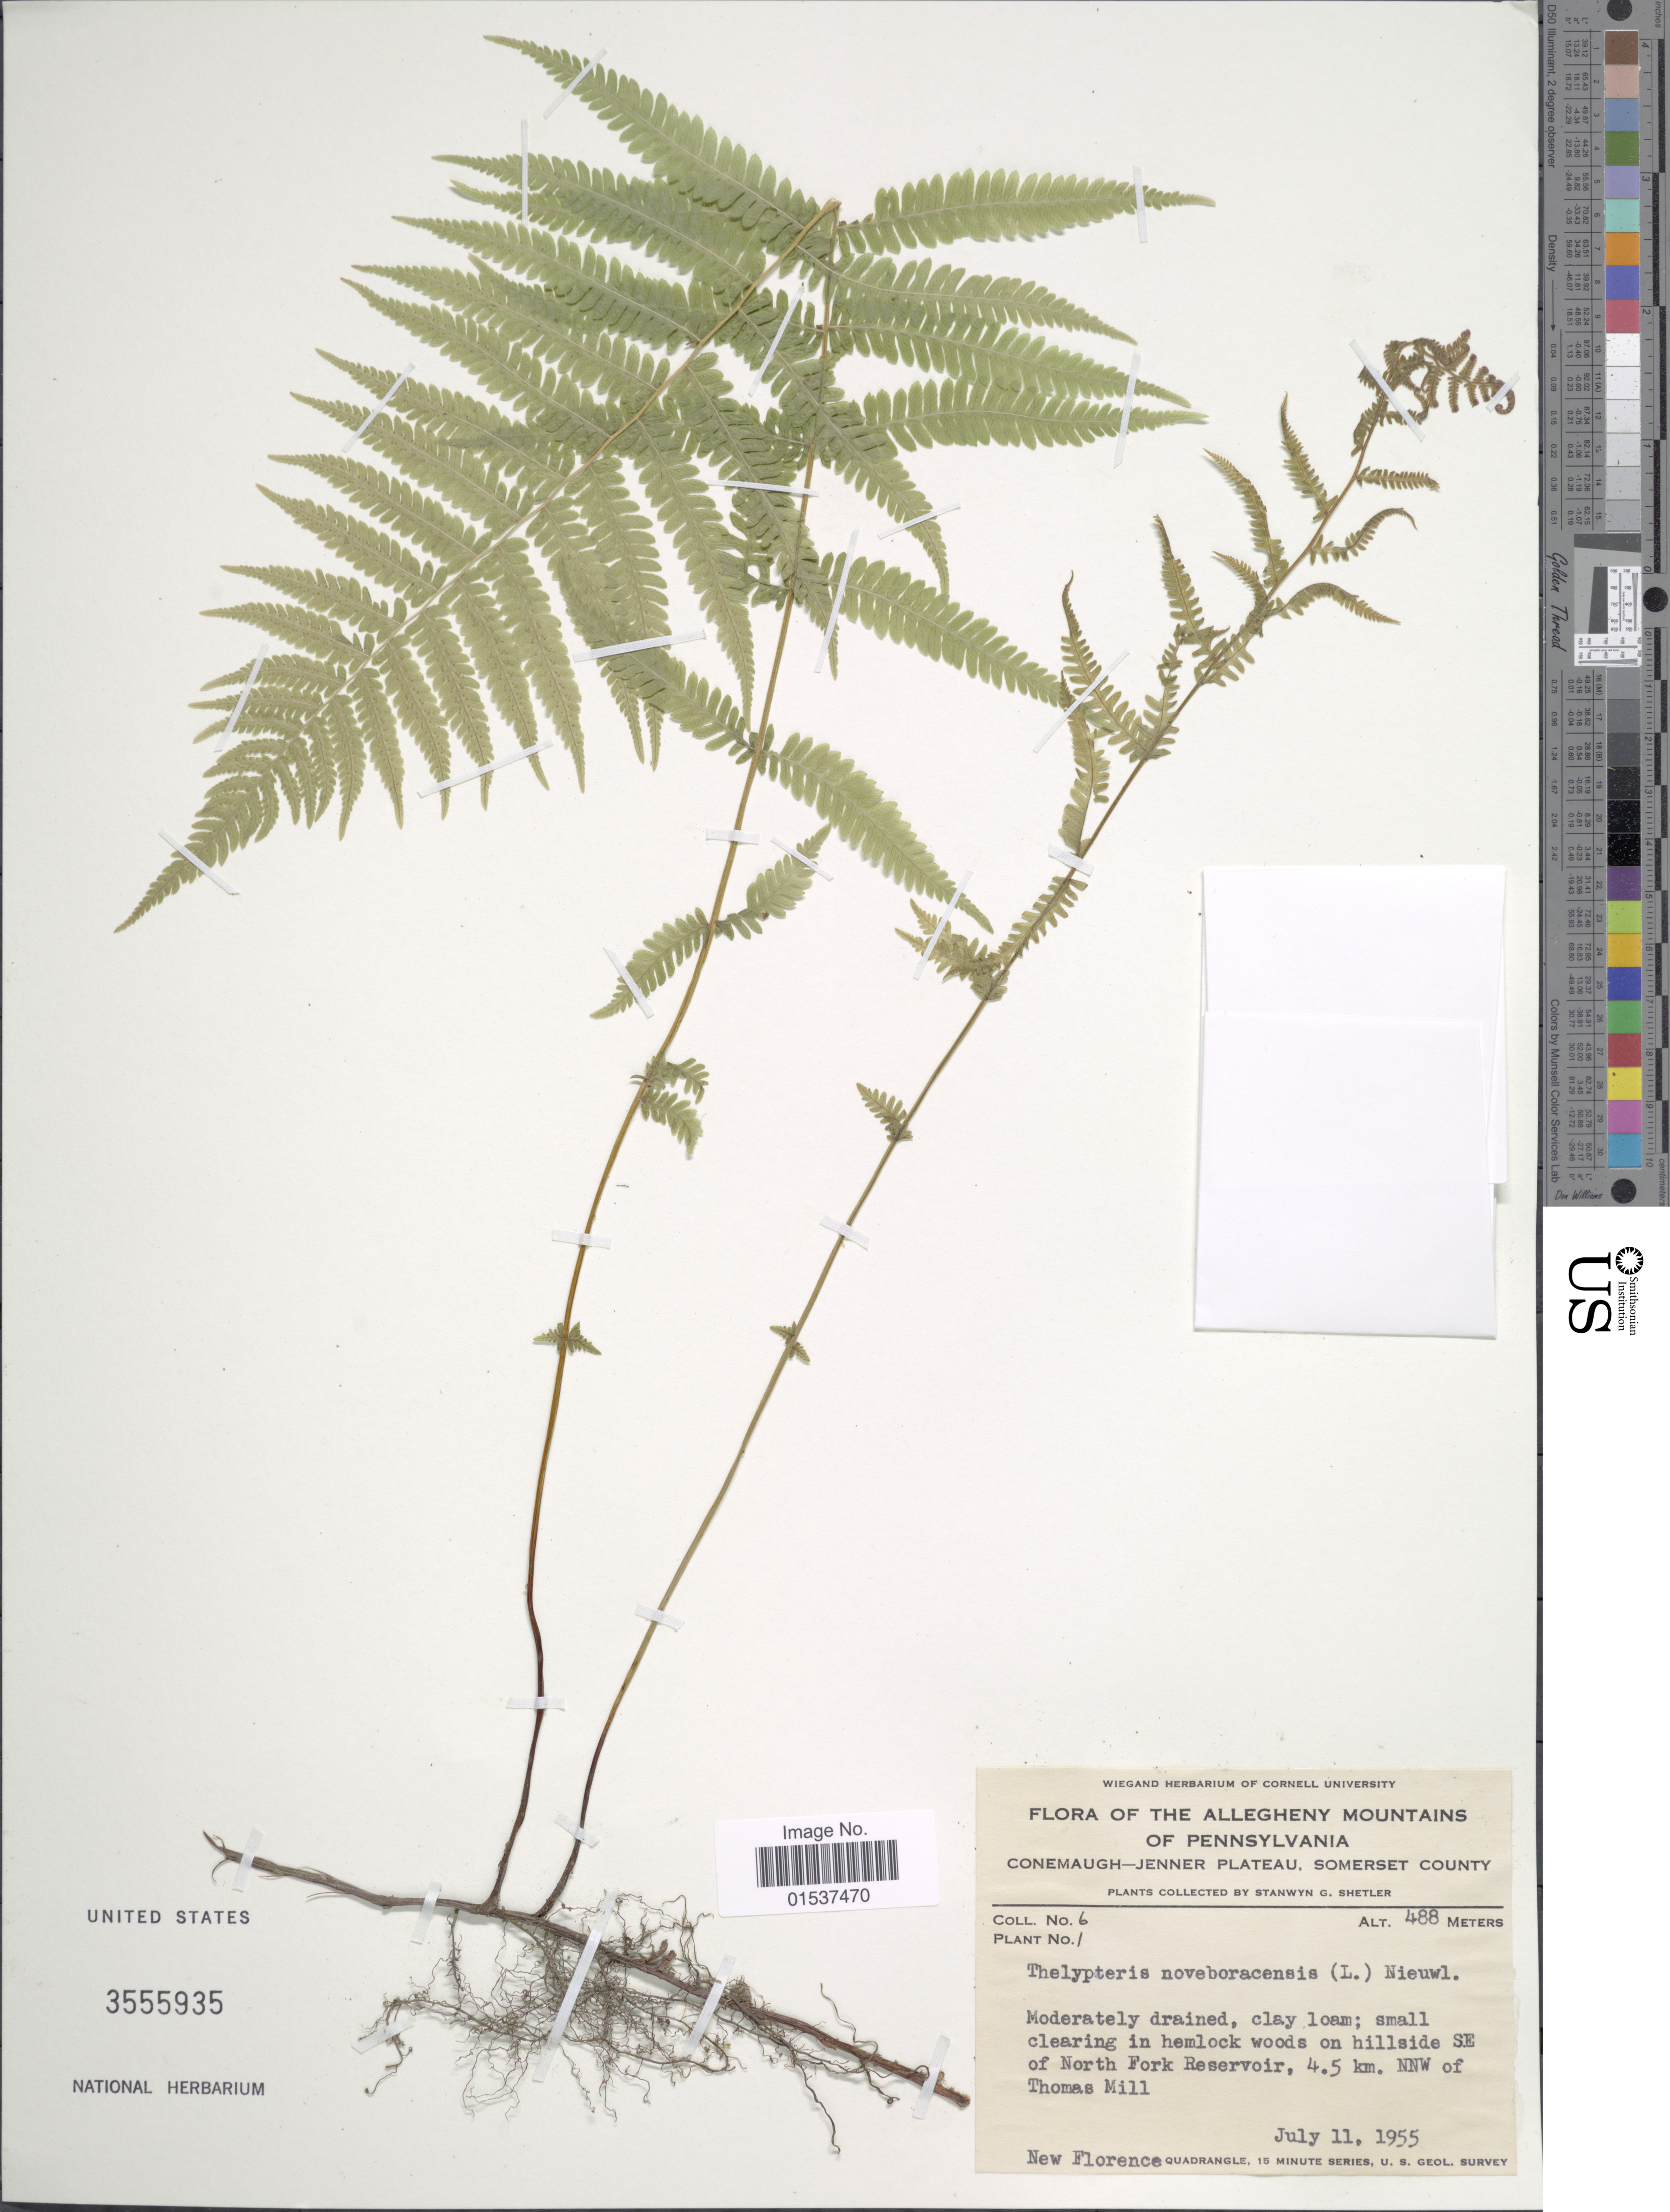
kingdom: Plantae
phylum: Tracheophyta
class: Polypodiopsida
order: Polypodiales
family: Thelypteridaceae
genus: Parathelypteris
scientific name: Parathelypteris noveboracensis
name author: (L.) Ching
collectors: S. Shetler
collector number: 6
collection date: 1955-07-11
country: United States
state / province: Pennsylvania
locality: Allegheny Mountains, in hemlock woods on hillside SE of North Fork Reservoir, 4.5 km NNW of Thomas Mill.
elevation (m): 488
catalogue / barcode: US 3555935